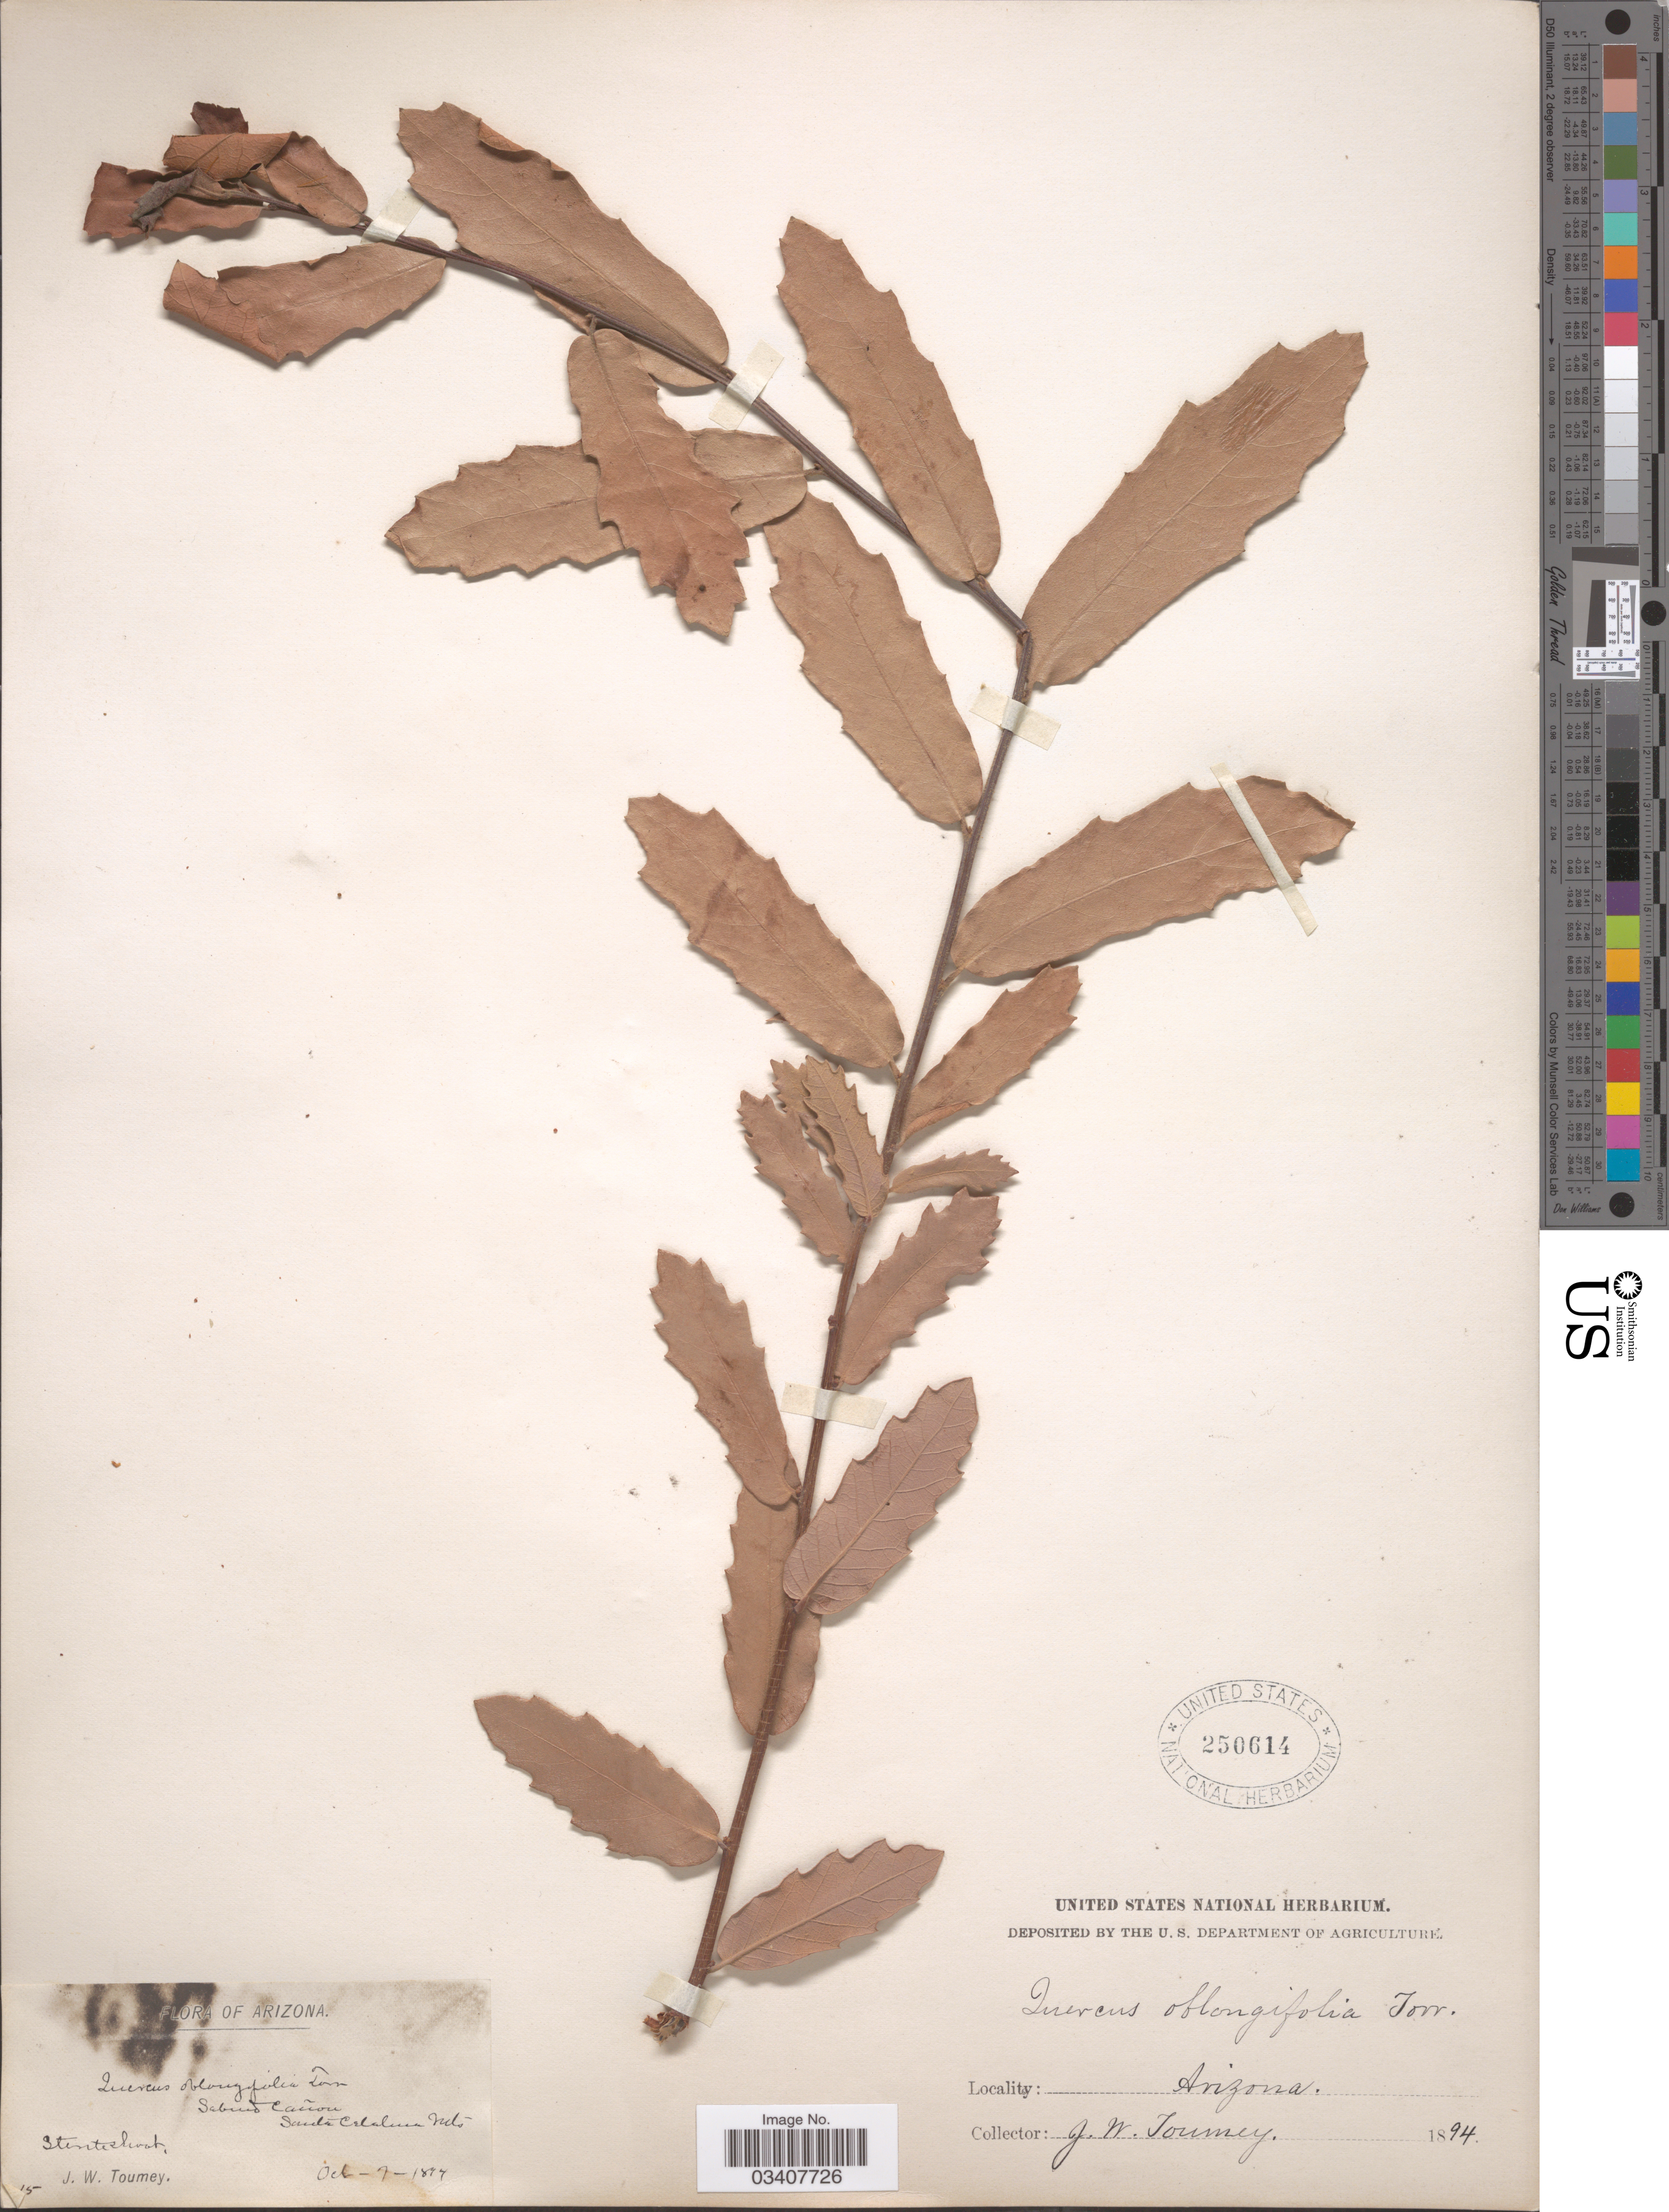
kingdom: Plantae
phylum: Tracheophyta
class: Magnoliopsida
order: Fagales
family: Fagaceae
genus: Quercus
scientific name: Quercus oblongifolia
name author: Torr.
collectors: J. W. Toumey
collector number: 15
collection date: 1894-10-07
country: United States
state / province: Arizona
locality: Sabino Cañon. Santa Catalina Mts.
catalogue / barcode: US 250614